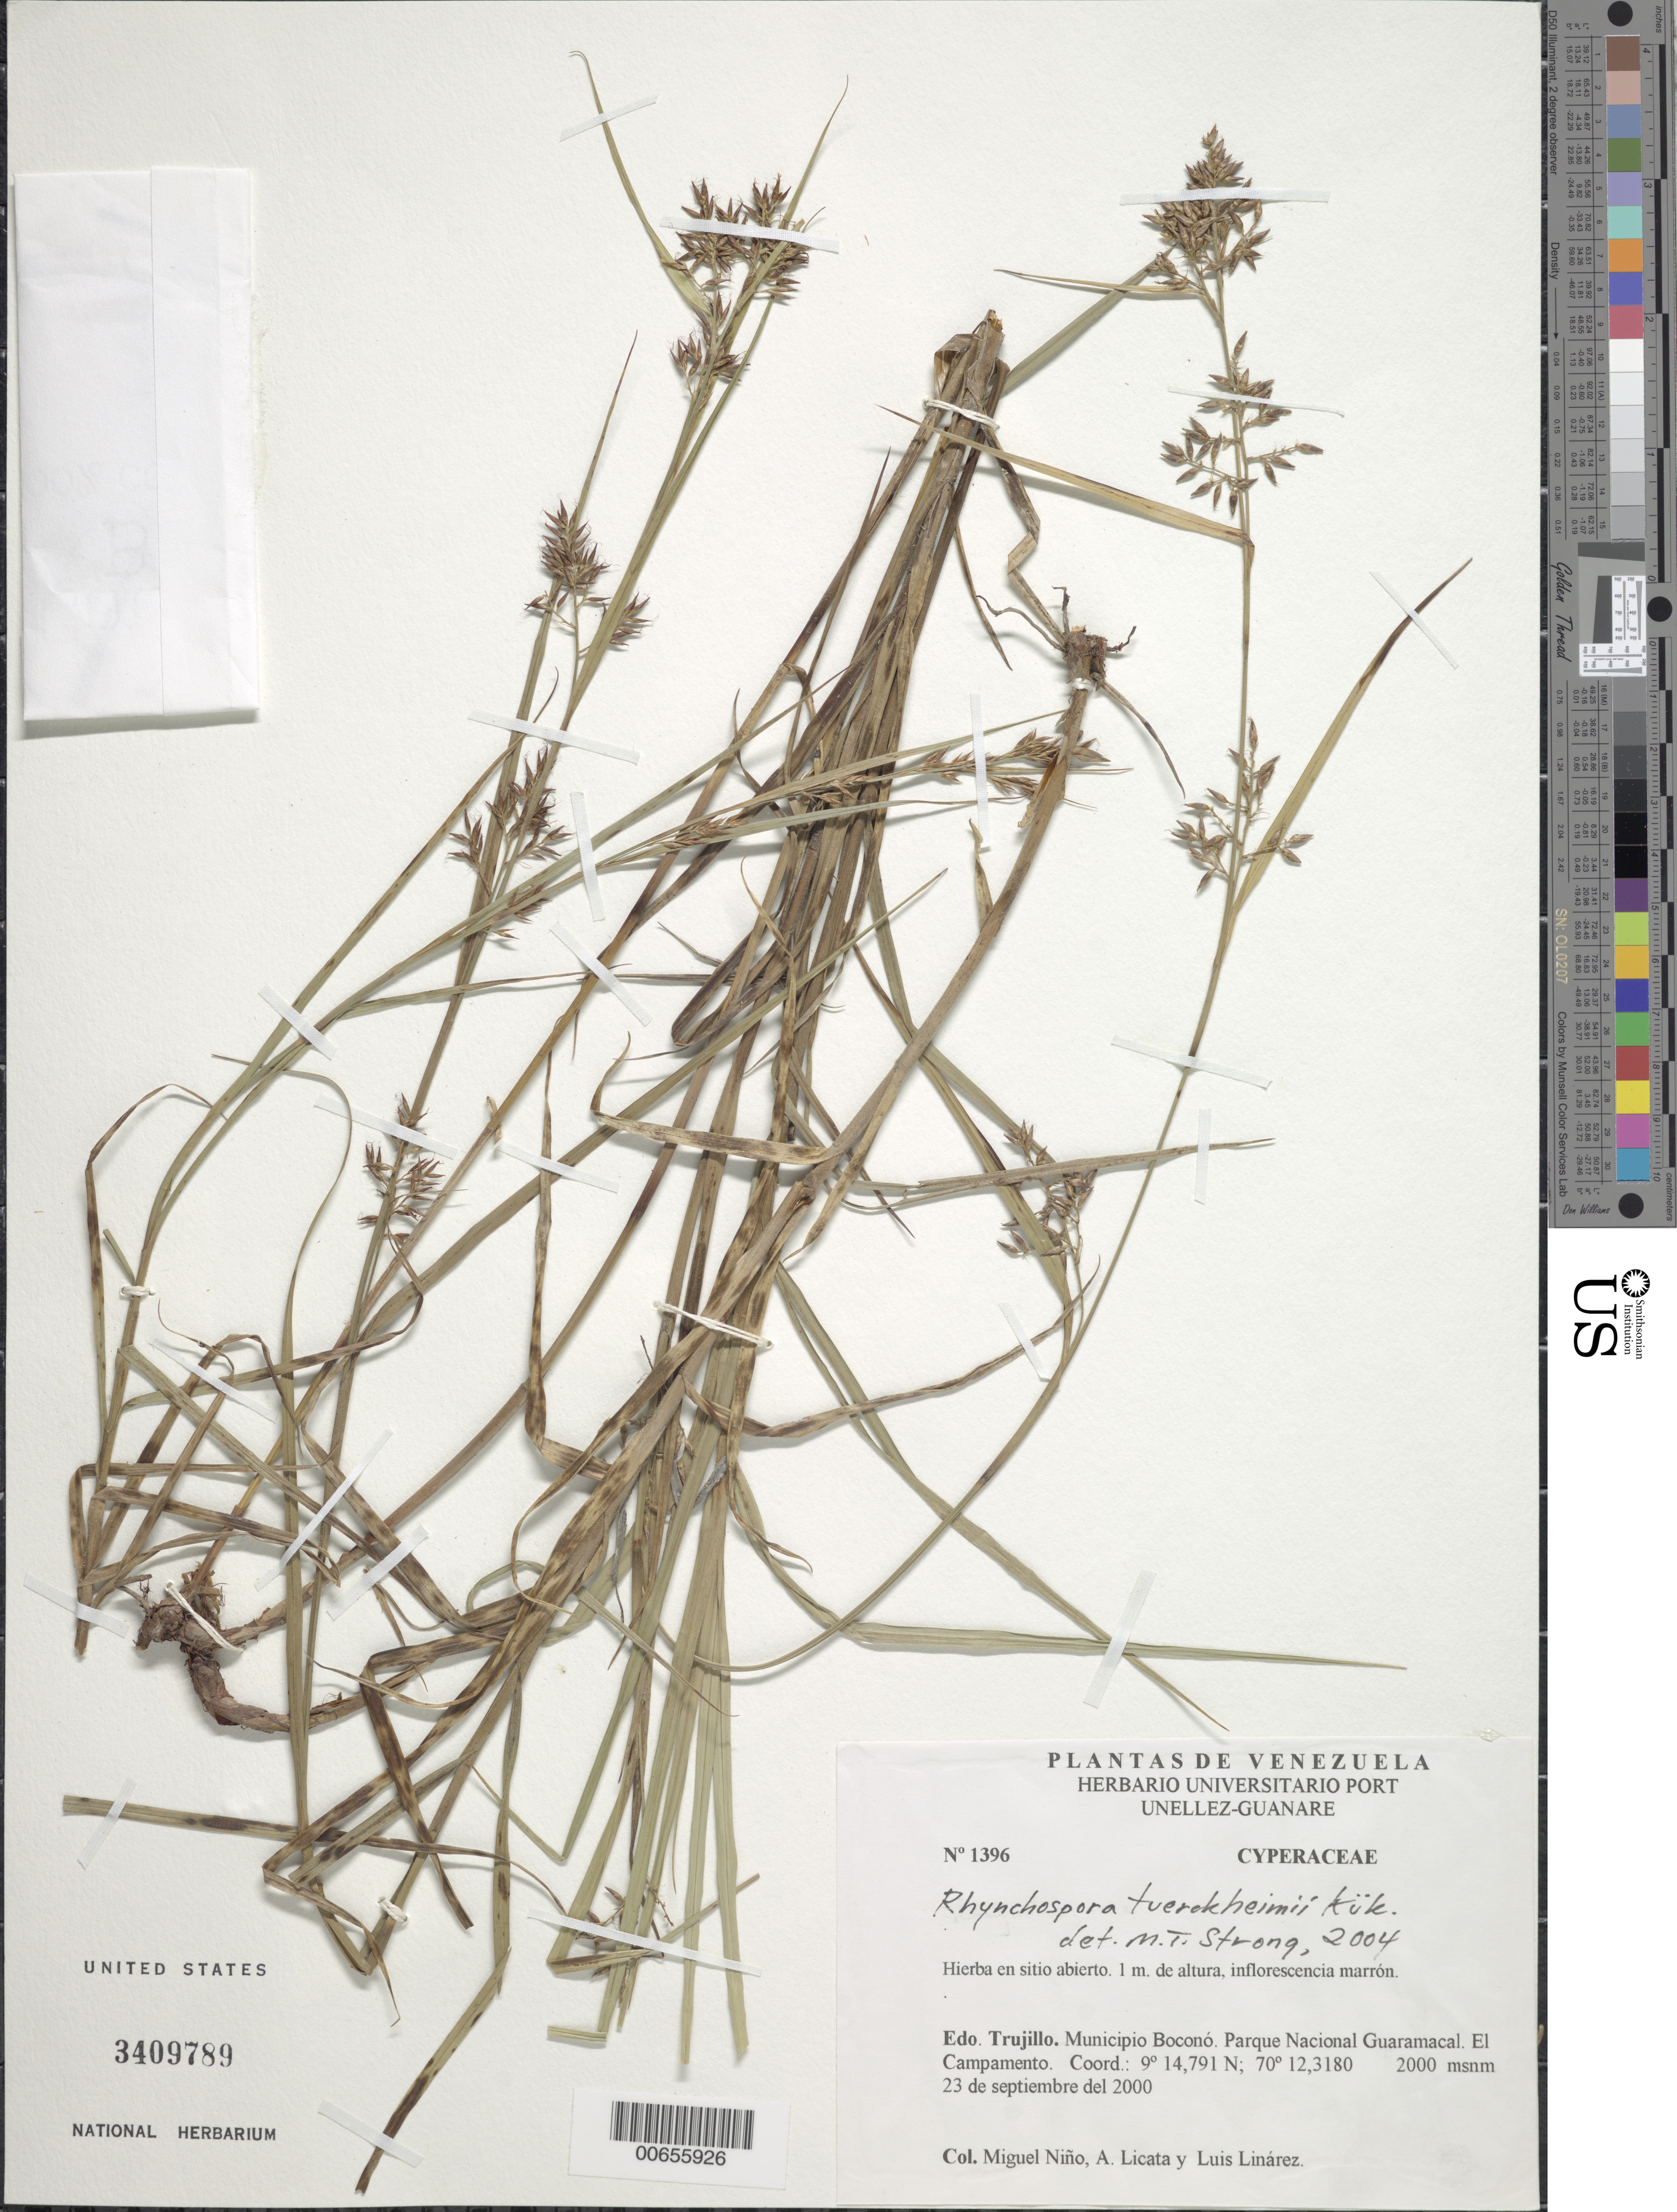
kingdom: Plantae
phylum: Tracheophyta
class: Liliopsida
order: Poales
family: Cyperaceae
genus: Rhynchospora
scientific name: Rhynchospora tuerckheimii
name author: C.B. Clarke ex Kük.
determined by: Strong, Mark T., (BOT), Smithsonian Institution - National Museum of Natural History (UNITED STATES)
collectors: S. M. Niño, A. Licata & L. Linárez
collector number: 1396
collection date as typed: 23 Sep 2000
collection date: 2000-09-23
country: Venezuela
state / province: Trujillo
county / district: Boconó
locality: Parque Nacional Guaramacal, El Campamento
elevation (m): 2000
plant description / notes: PORT, US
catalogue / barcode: US 3409789